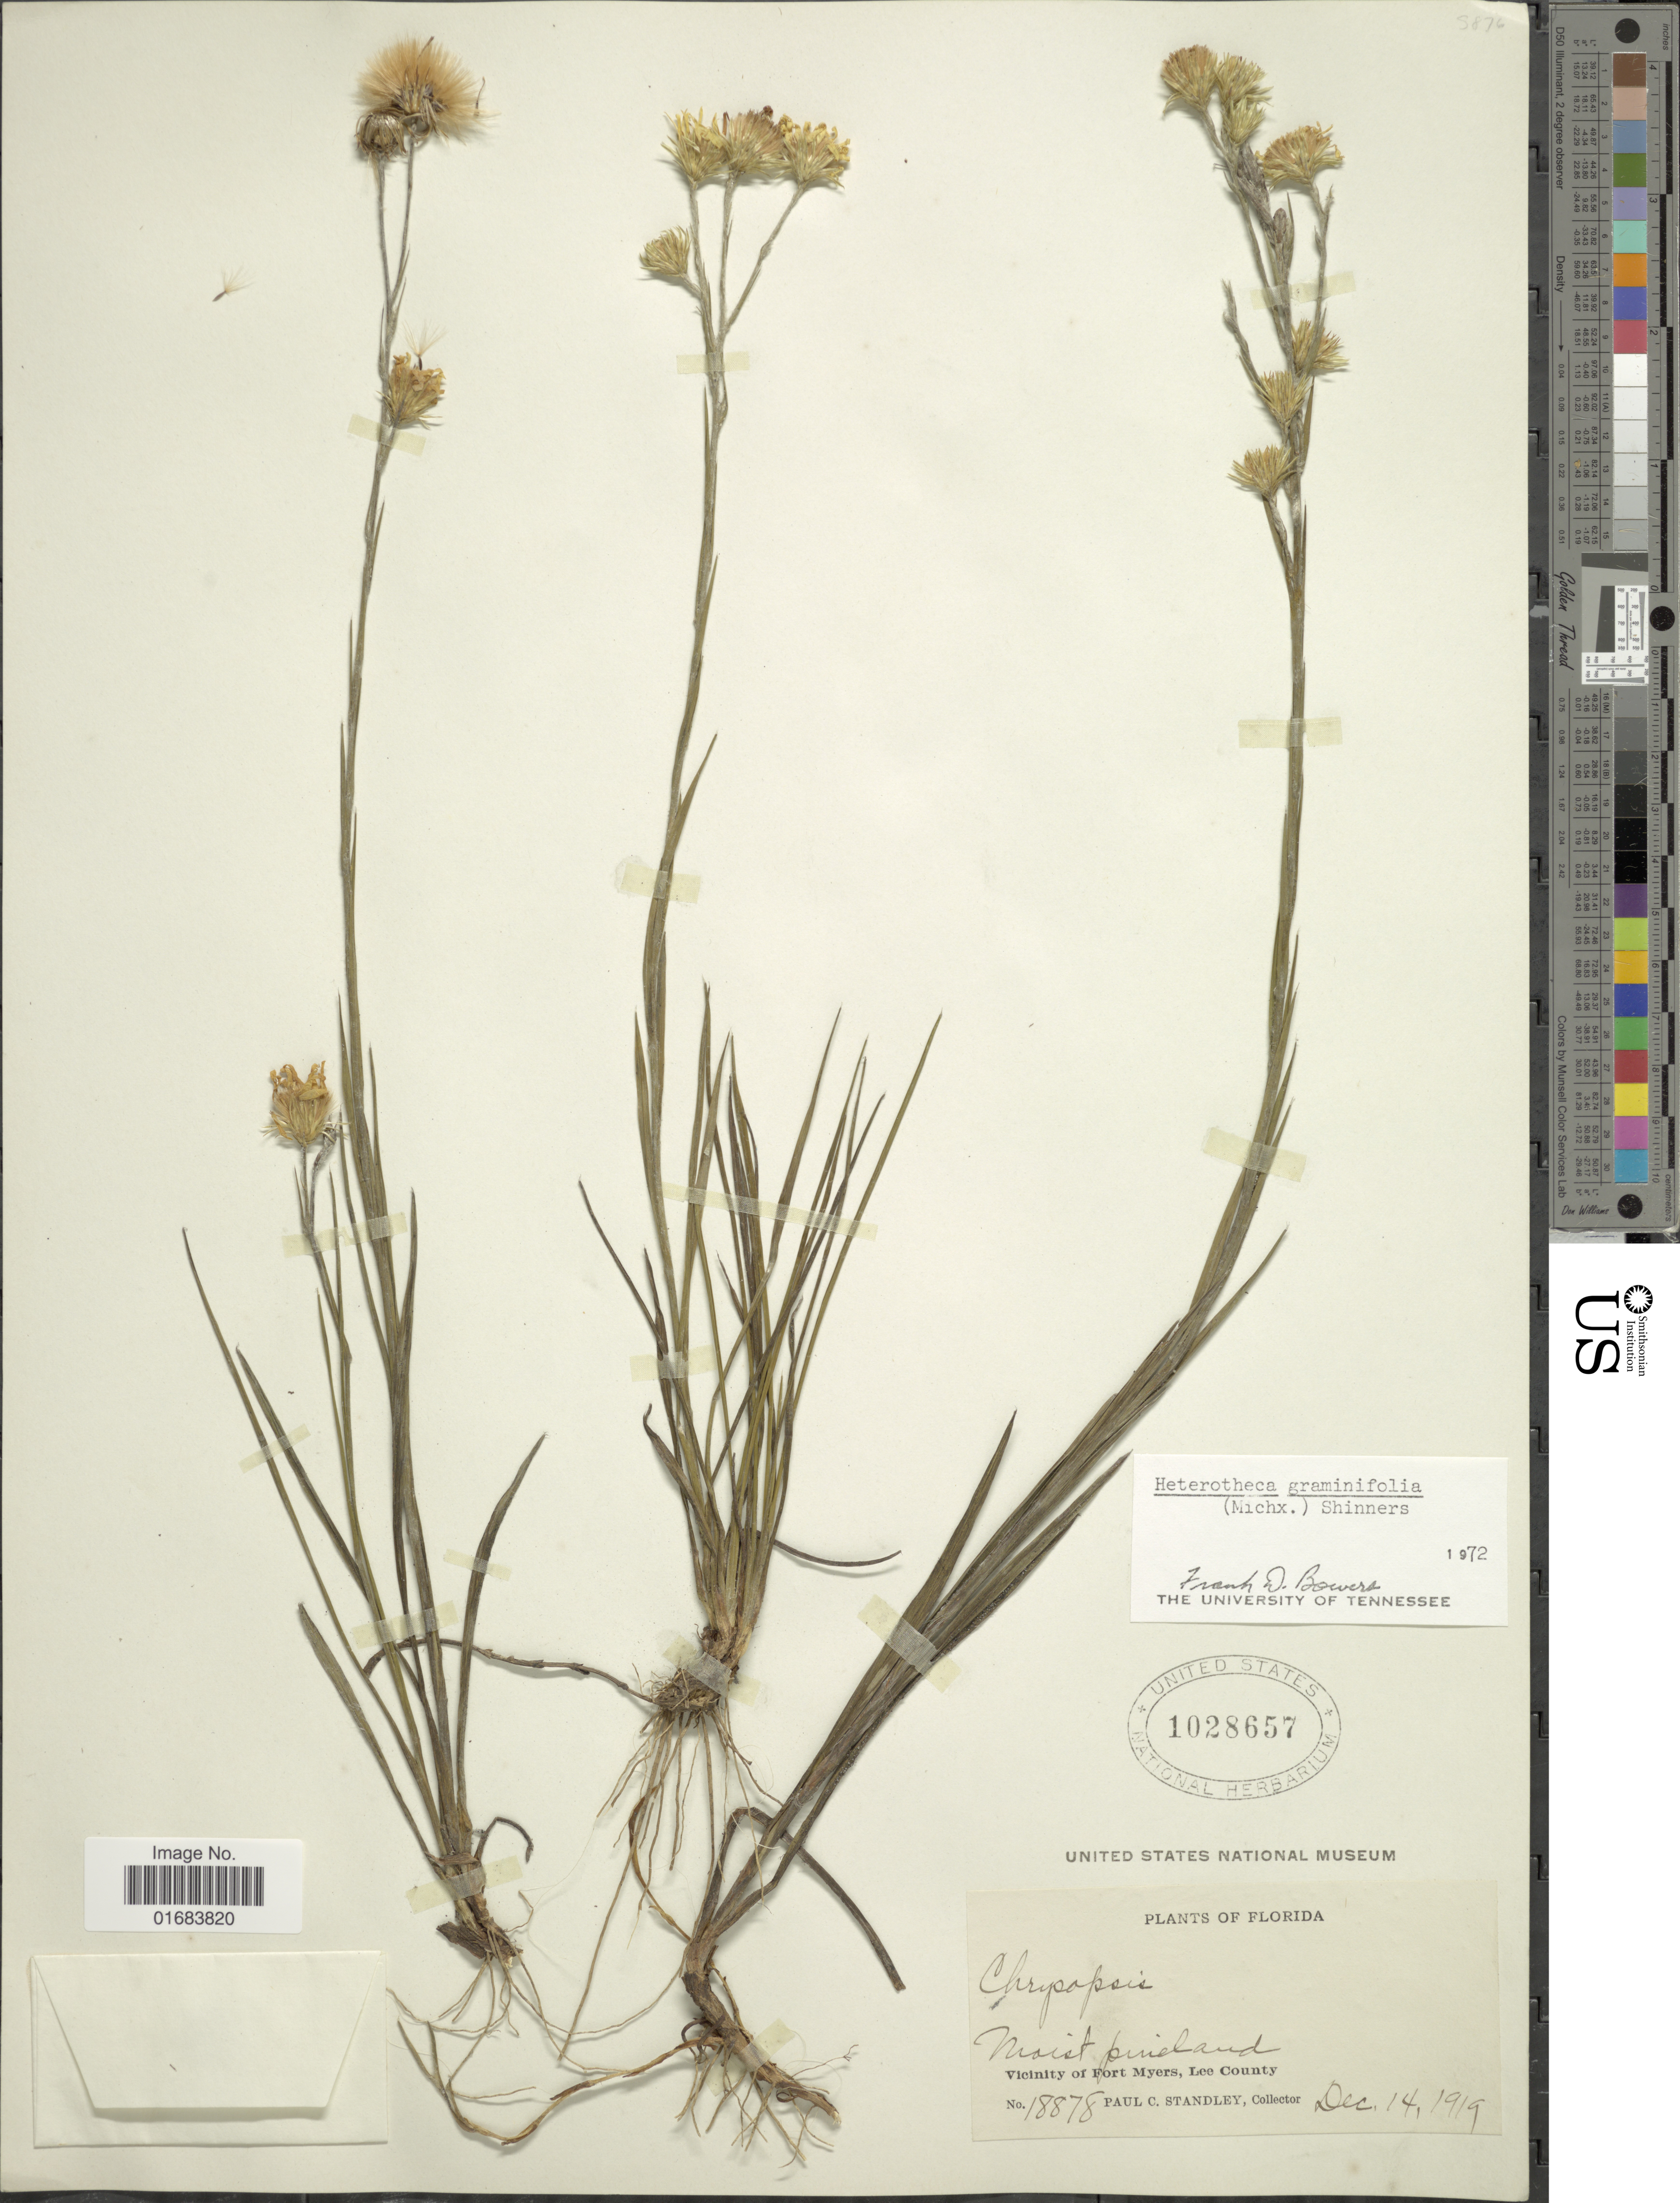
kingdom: Plantae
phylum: Tracheophyta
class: Magnoliopsida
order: Asterales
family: Asteraceae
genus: Pityopsis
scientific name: Pityopsis graminifolia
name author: (Michx.) Nutt.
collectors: P. C. Standley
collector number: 18878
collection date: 1919-12-14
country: United States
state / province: Florida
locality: Vicinity of Fort Myers, Lee County.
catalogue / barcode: US 1028657